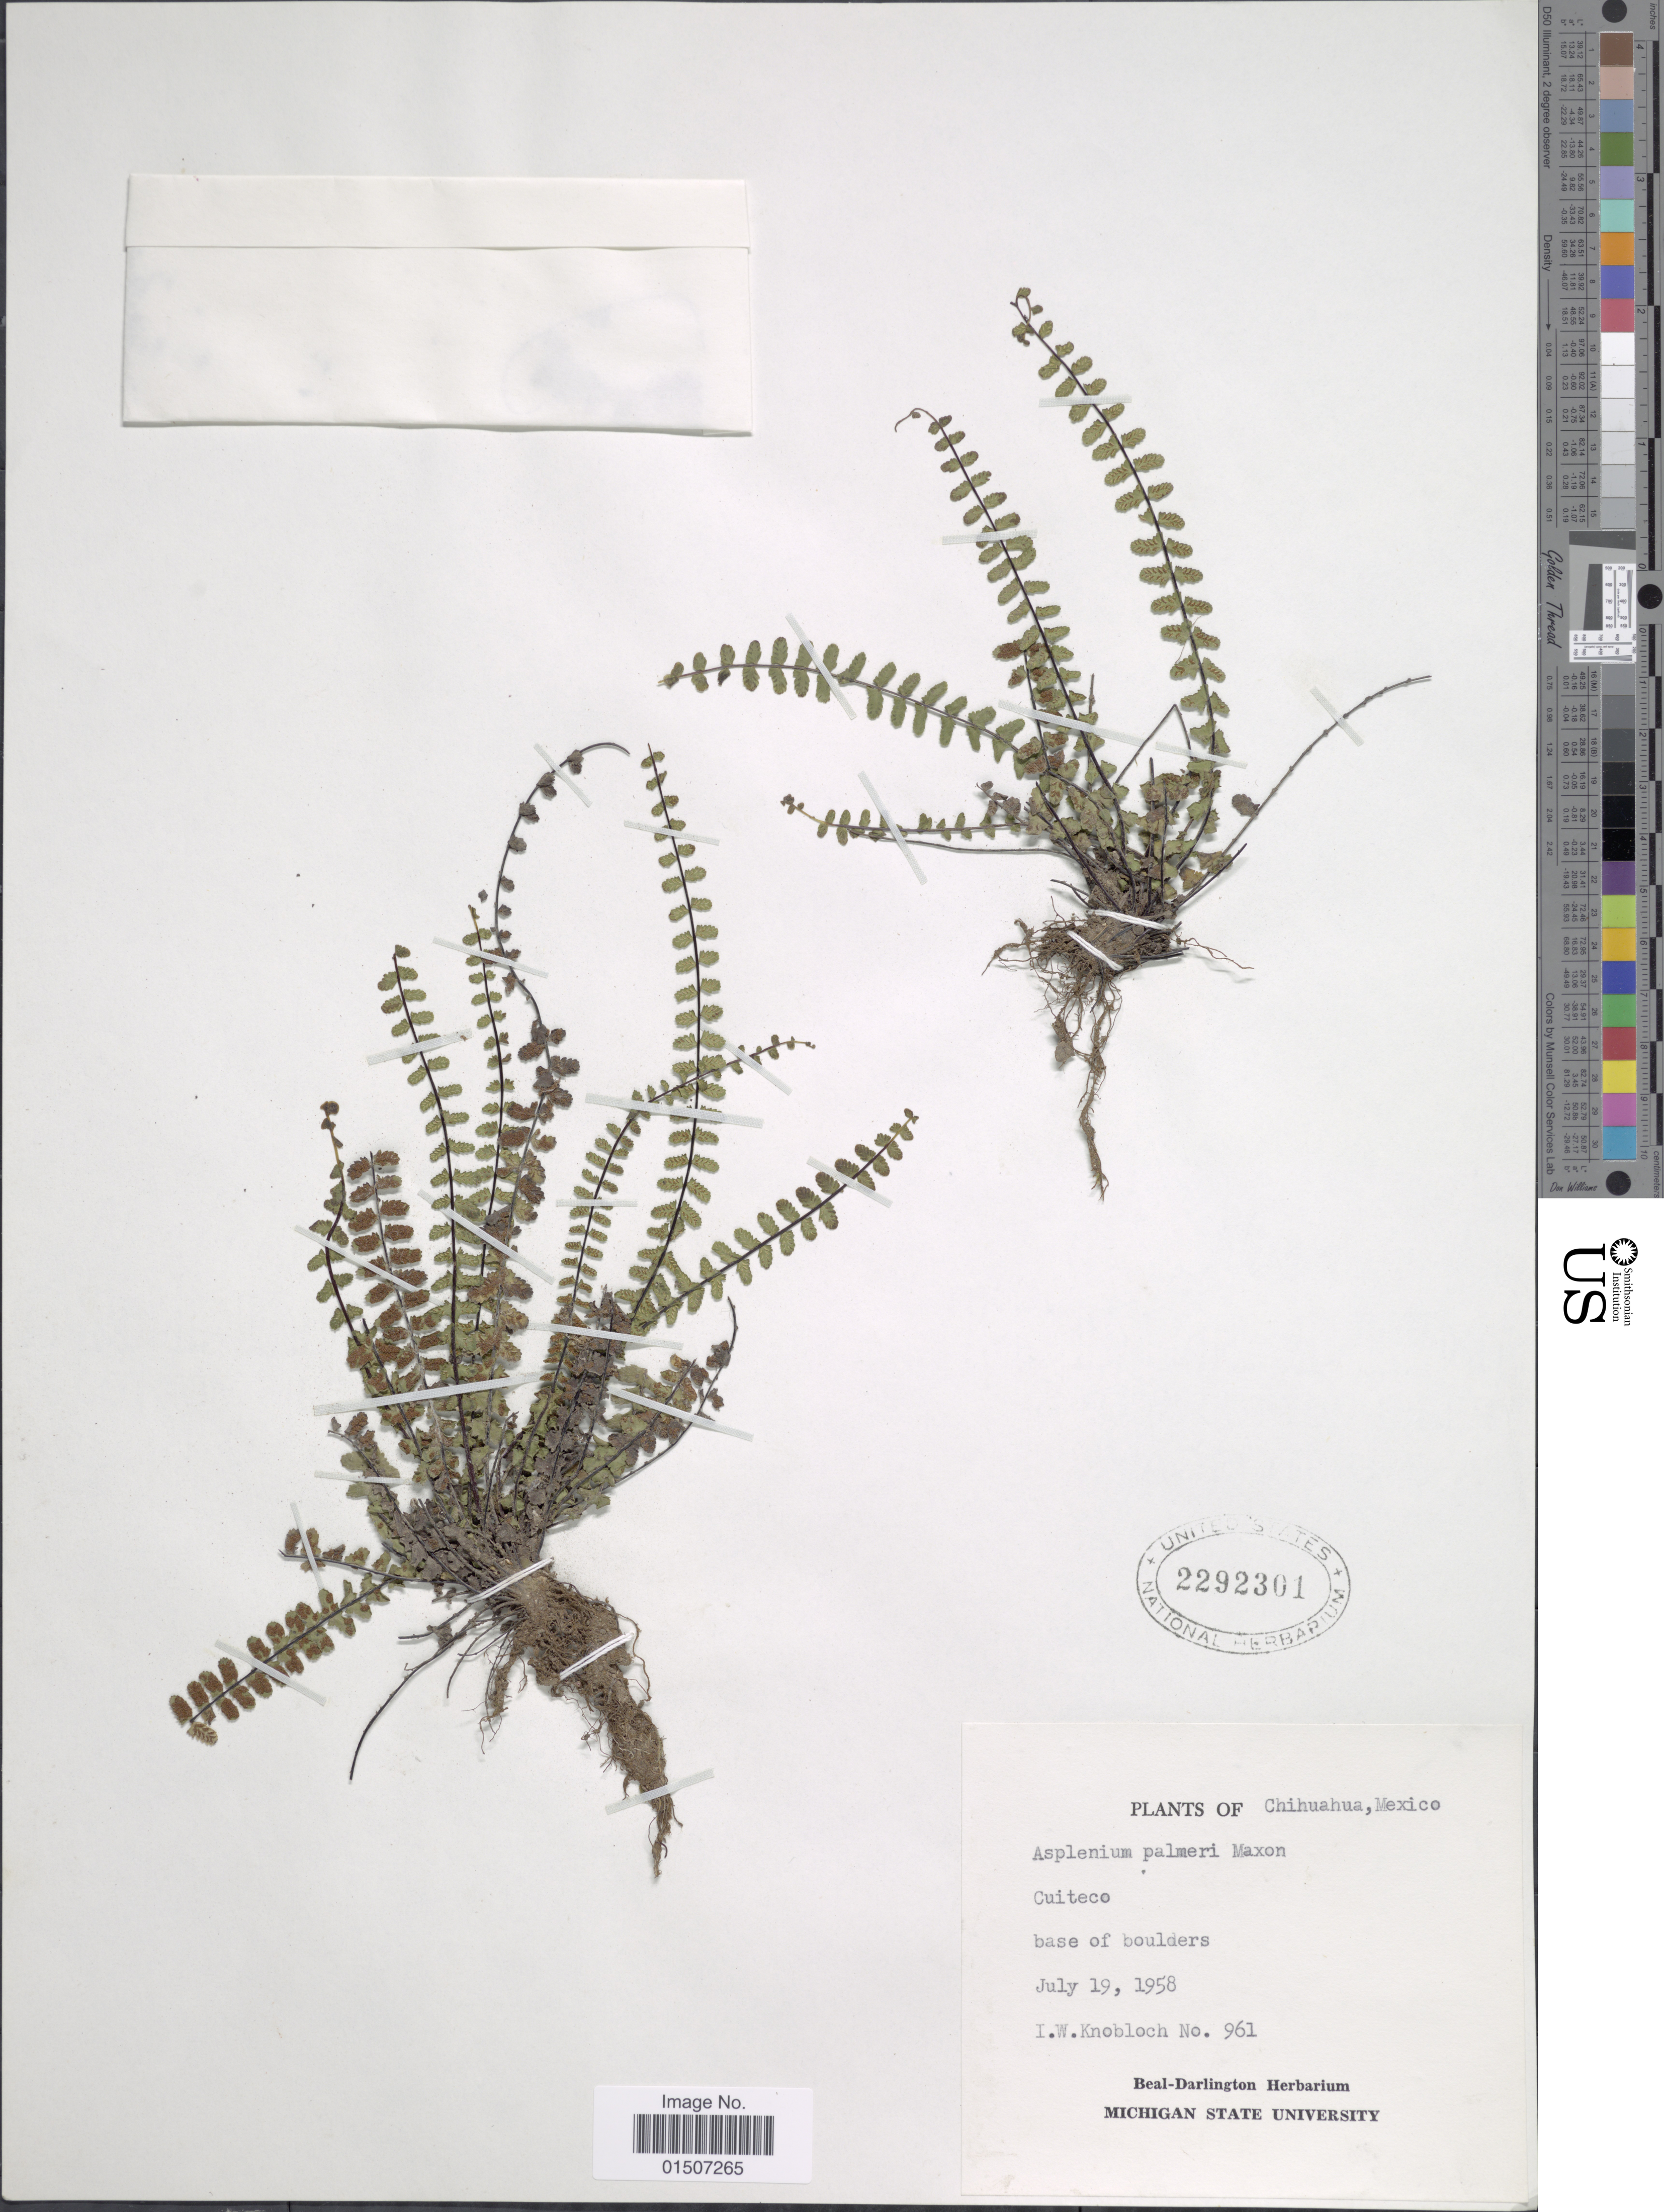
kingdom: Plantae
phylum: Tracheophyta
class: Polypodiopsida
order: Polypodiales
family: Aspleniaceae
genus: Asplenium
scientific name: Asplenium palmeri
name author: Maxon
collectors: I. W. Knobloch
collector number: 961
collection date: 1958-07-19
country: Mexico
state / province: Chihuahua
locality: Cuiteco, base of boulders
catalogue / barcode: US 2292301